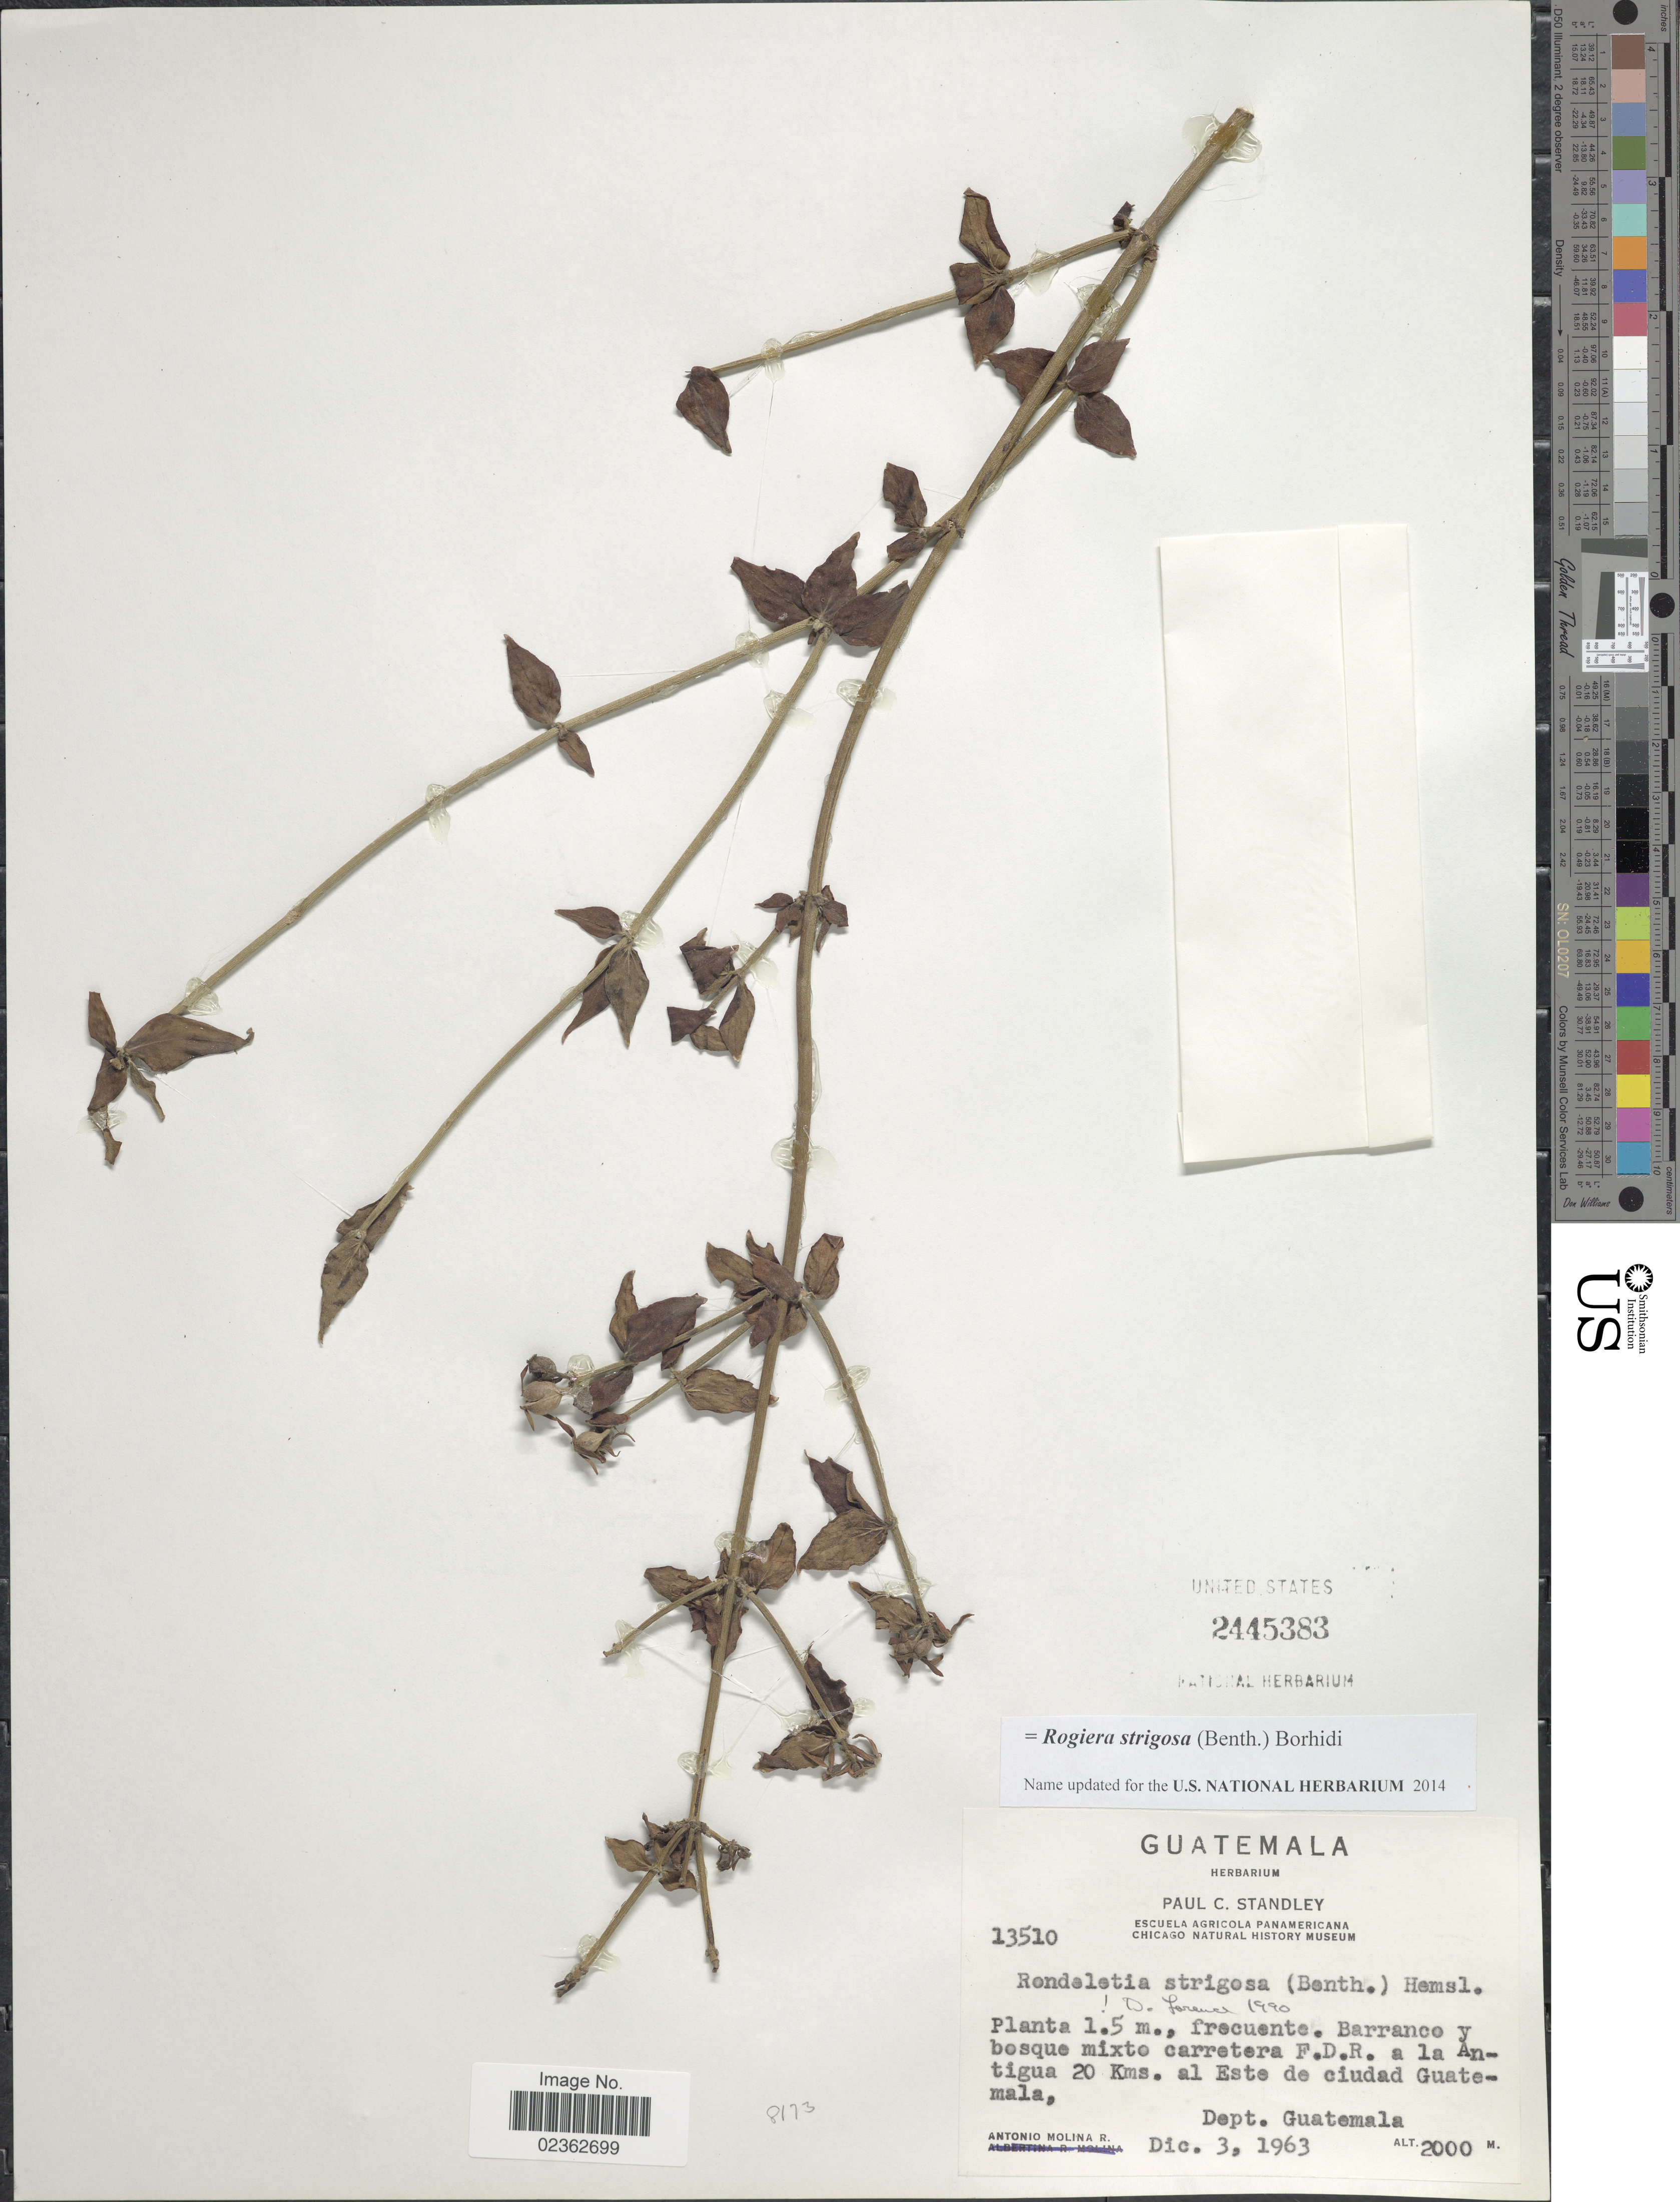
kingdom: Plantae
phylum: Tracheophyta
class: Magnoliopsida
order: Gentianales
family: Rubiaceae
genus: Rogiera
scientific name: Rogiera strigosa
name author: (Benth.) Borhidi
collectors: A. Molina R.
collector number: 13510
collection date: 1963-12-03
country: Guatemala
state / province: Guatemala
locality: Carretera F.D.R. a la Antigua 20 kms. al Este de ciudad Guatemala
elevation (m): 2000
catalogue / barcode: US 2445383